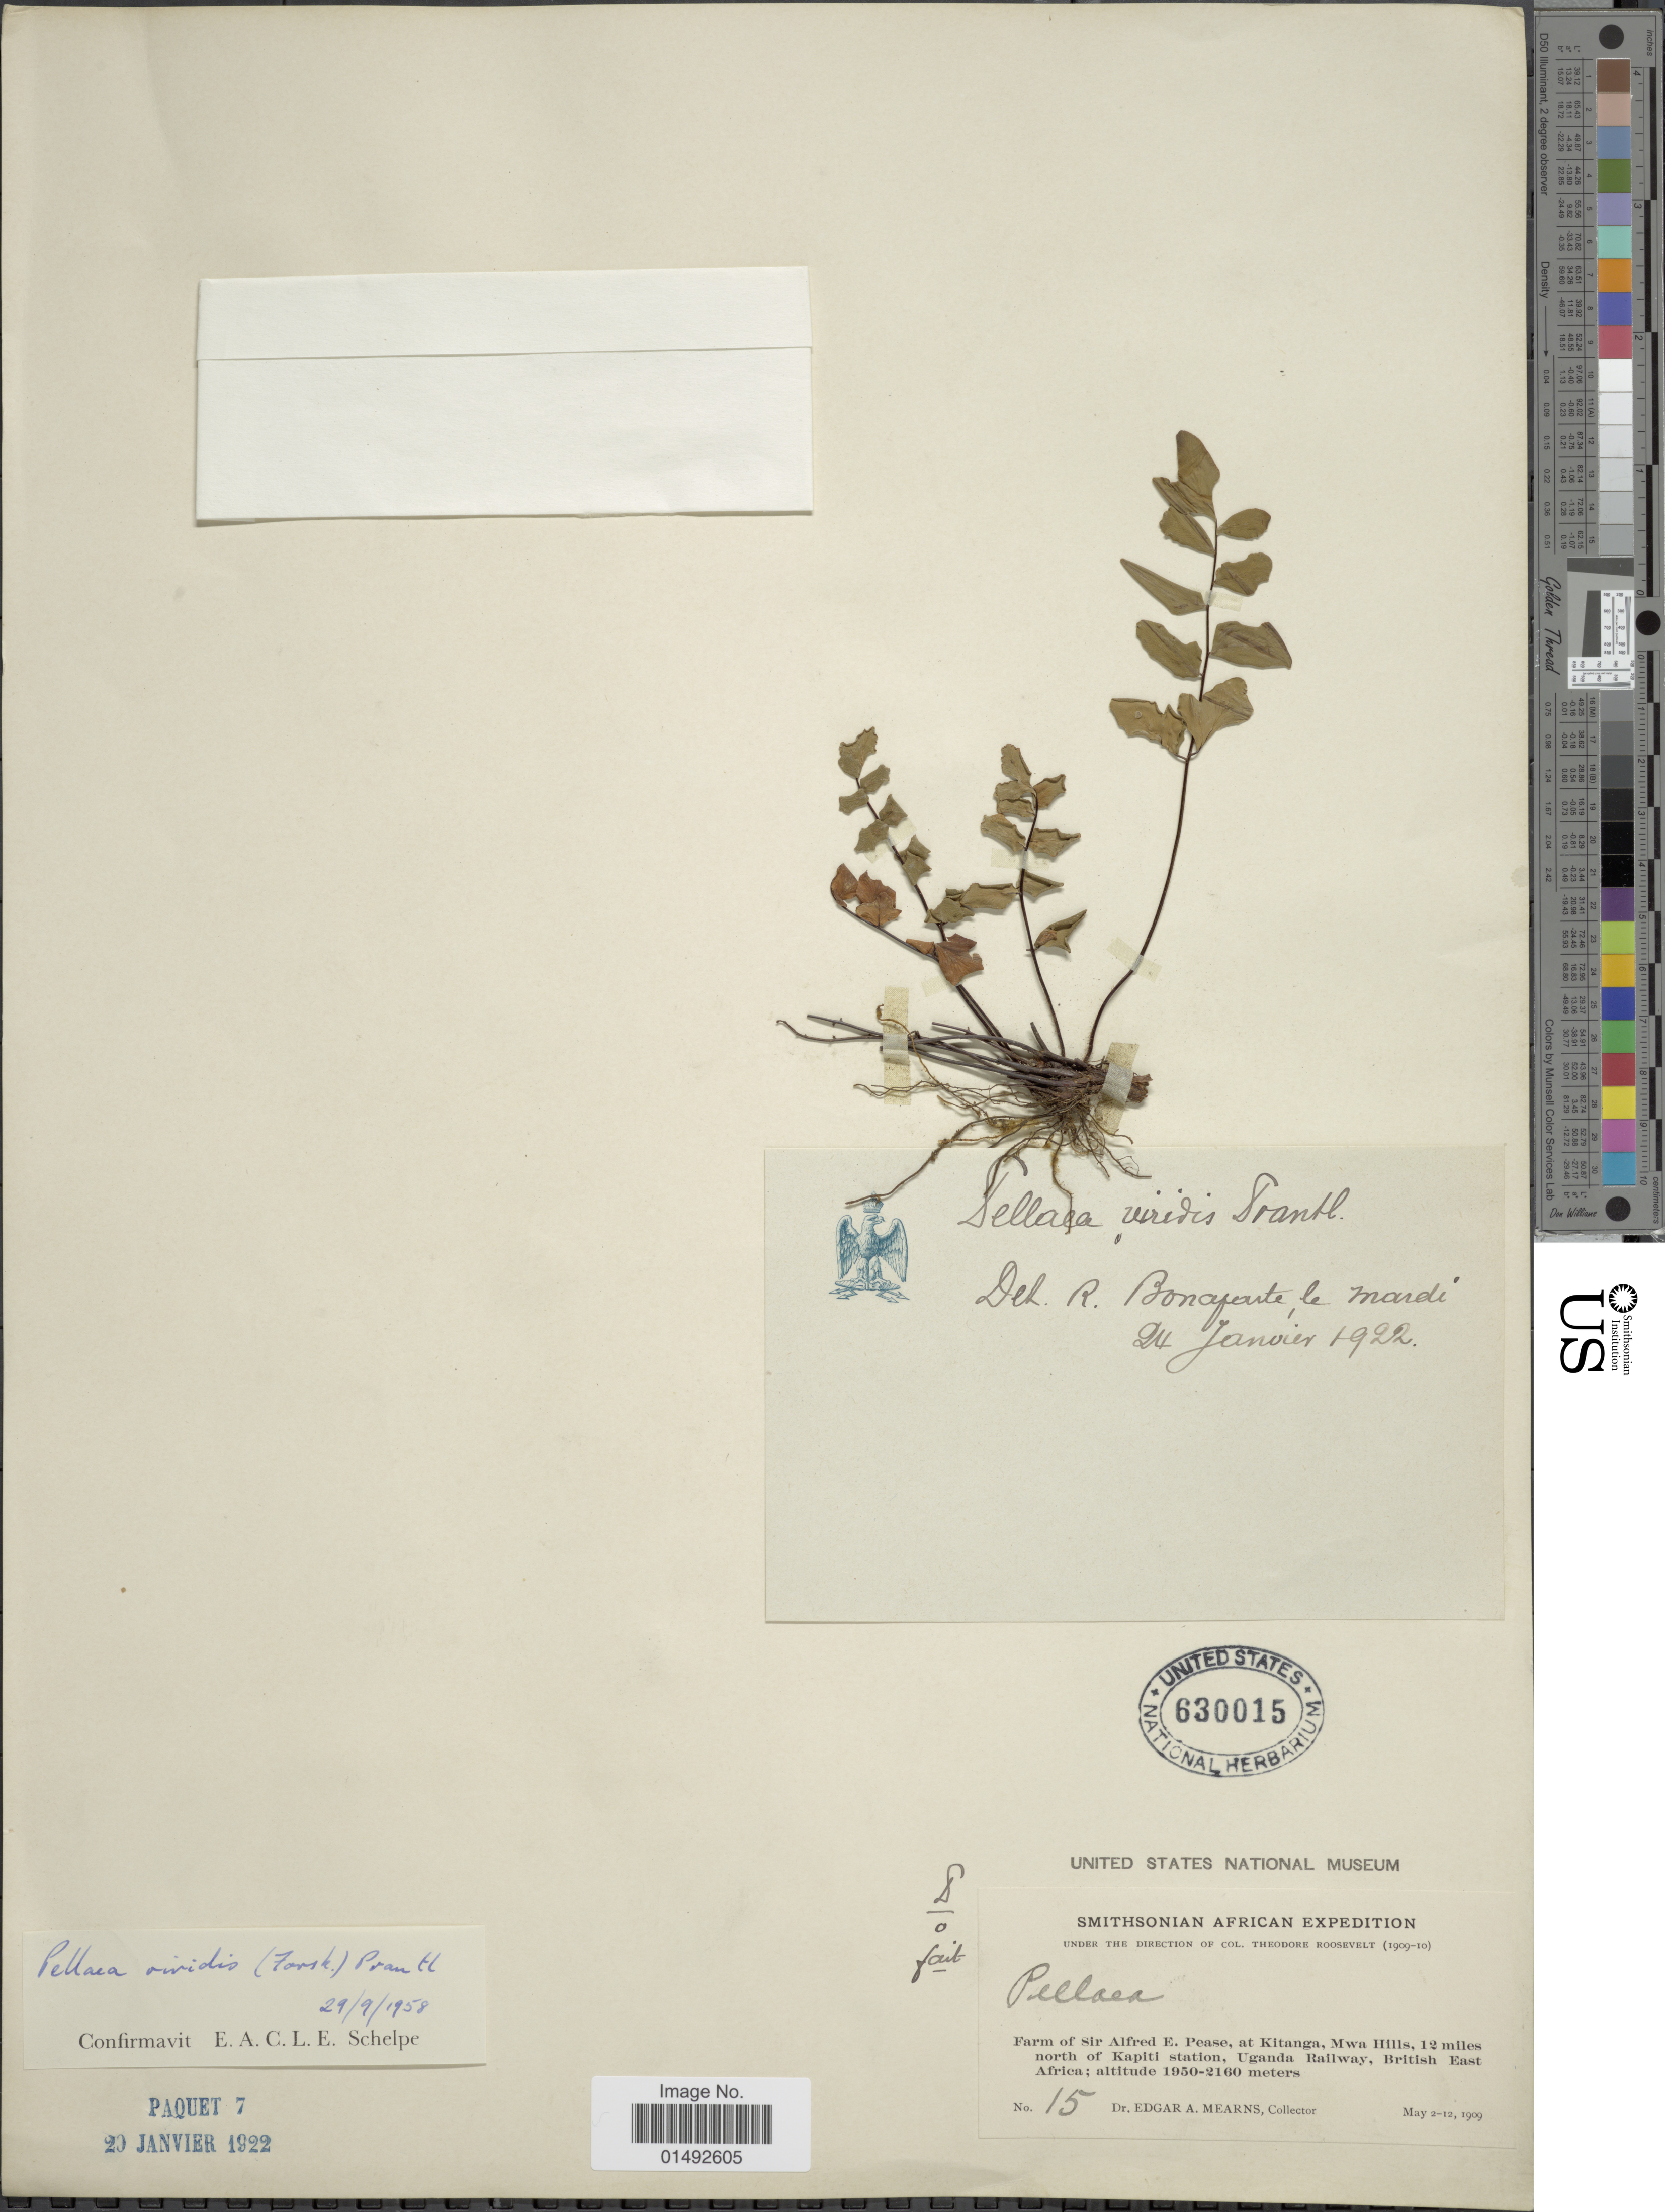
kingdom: Plantae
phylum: Tracheophyta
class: Polypodiopsida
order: Polypodiales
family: Pteridaceae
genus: Pellaea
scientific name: Pellaea viridis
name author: (Forssk.) Prantl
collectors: E. A. Mearns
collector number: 15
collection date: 1909-05-02/1909-05-12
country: Uganda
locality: Farm of Sir Alfred E. Pease, at Kitanga, Mwa Hills, 12 miles north of Kapiti station, Uganda Railway, British East Africa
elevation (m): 1950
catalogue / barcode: US 630015